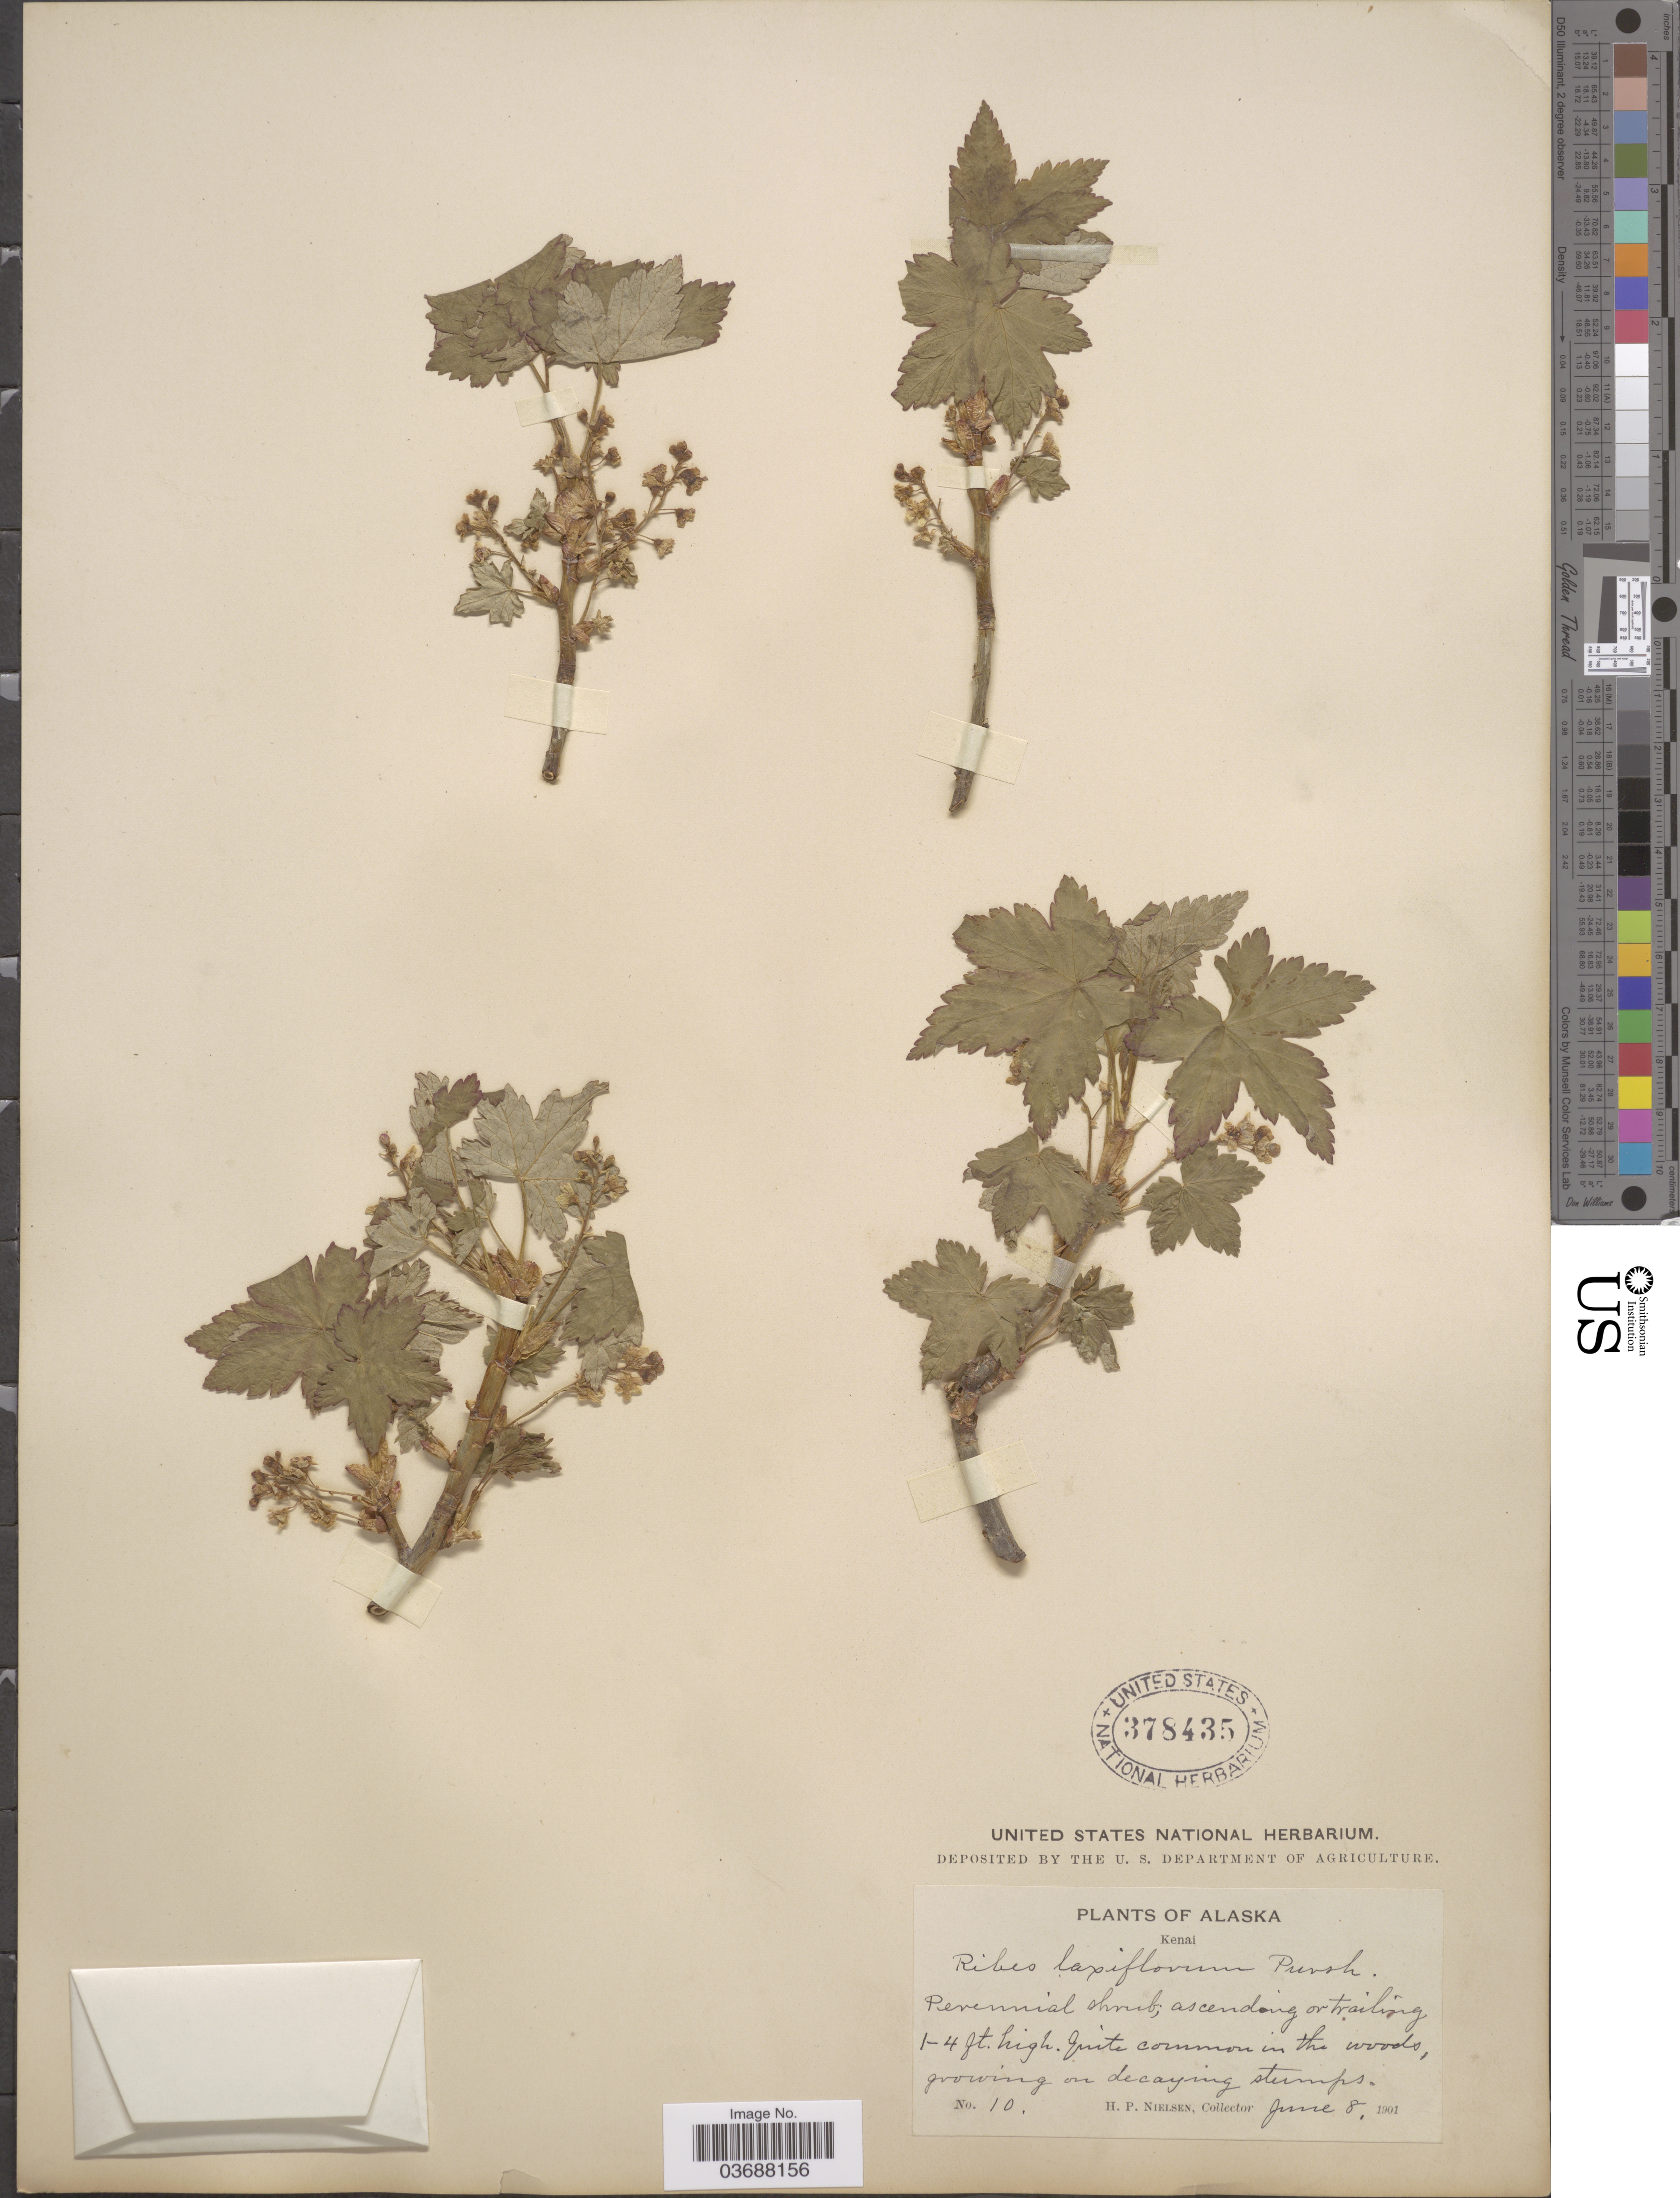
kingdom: Plantae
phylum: Tracheophyta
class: Magnoliopsida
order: Saxifragales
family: Grossulariaceae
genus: Ribes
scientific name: Ribes laxiflorum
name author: Pursh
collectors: H. P. Nielsen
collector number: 10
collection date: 1901-06-08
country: United States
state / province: Alaska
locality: Kenai.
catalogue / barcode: US 378435